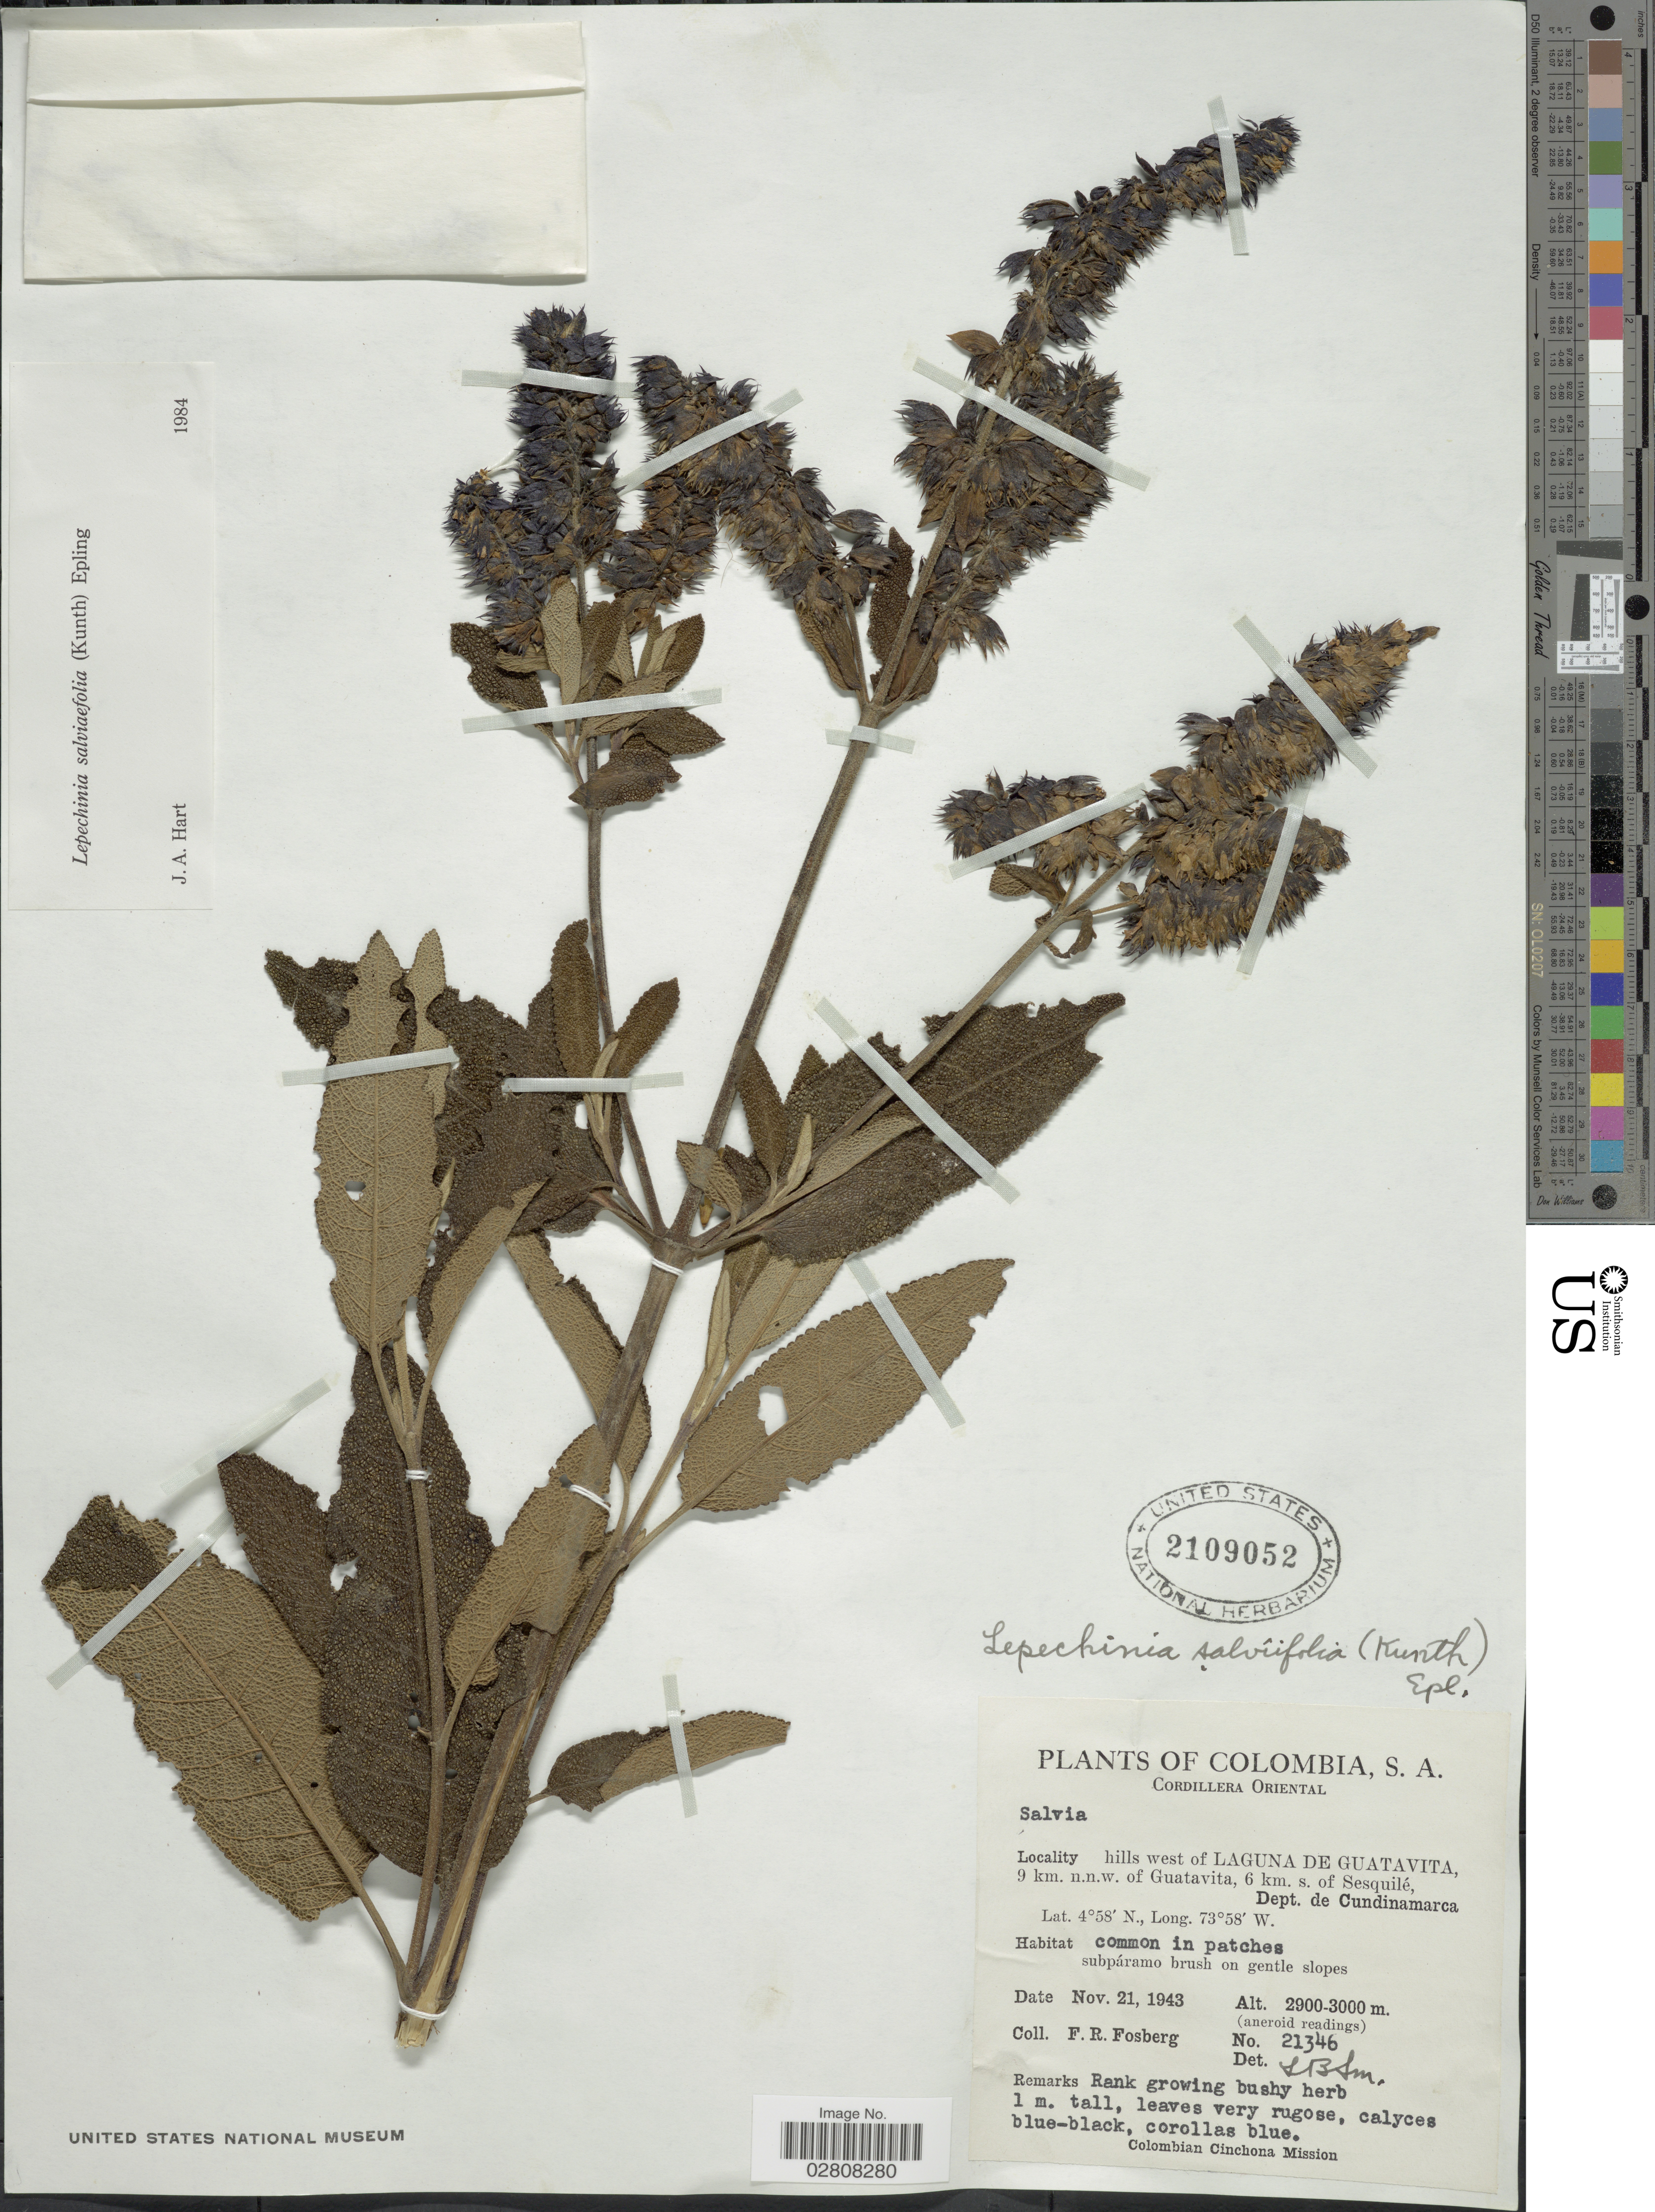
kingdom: Plantae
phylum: Tracheophyta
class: Magnoliopsida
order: Lamiales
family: Lamiaceae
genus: Lepechinia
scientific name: Lepechinia salviifolia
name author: (Kunth) Epling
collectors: F. R. Fosberg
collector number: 21346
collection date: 1943-11-21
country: Colombia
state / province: Cundinamarca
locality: Cordillera Oriental. Hills west of Laguna de Guatavita, 9 km. n.n.w. of Guatavita, 6 km. s. of Sesquilé, Dept. de Cundinamarca.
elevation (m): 2900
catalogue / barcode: US 2109052